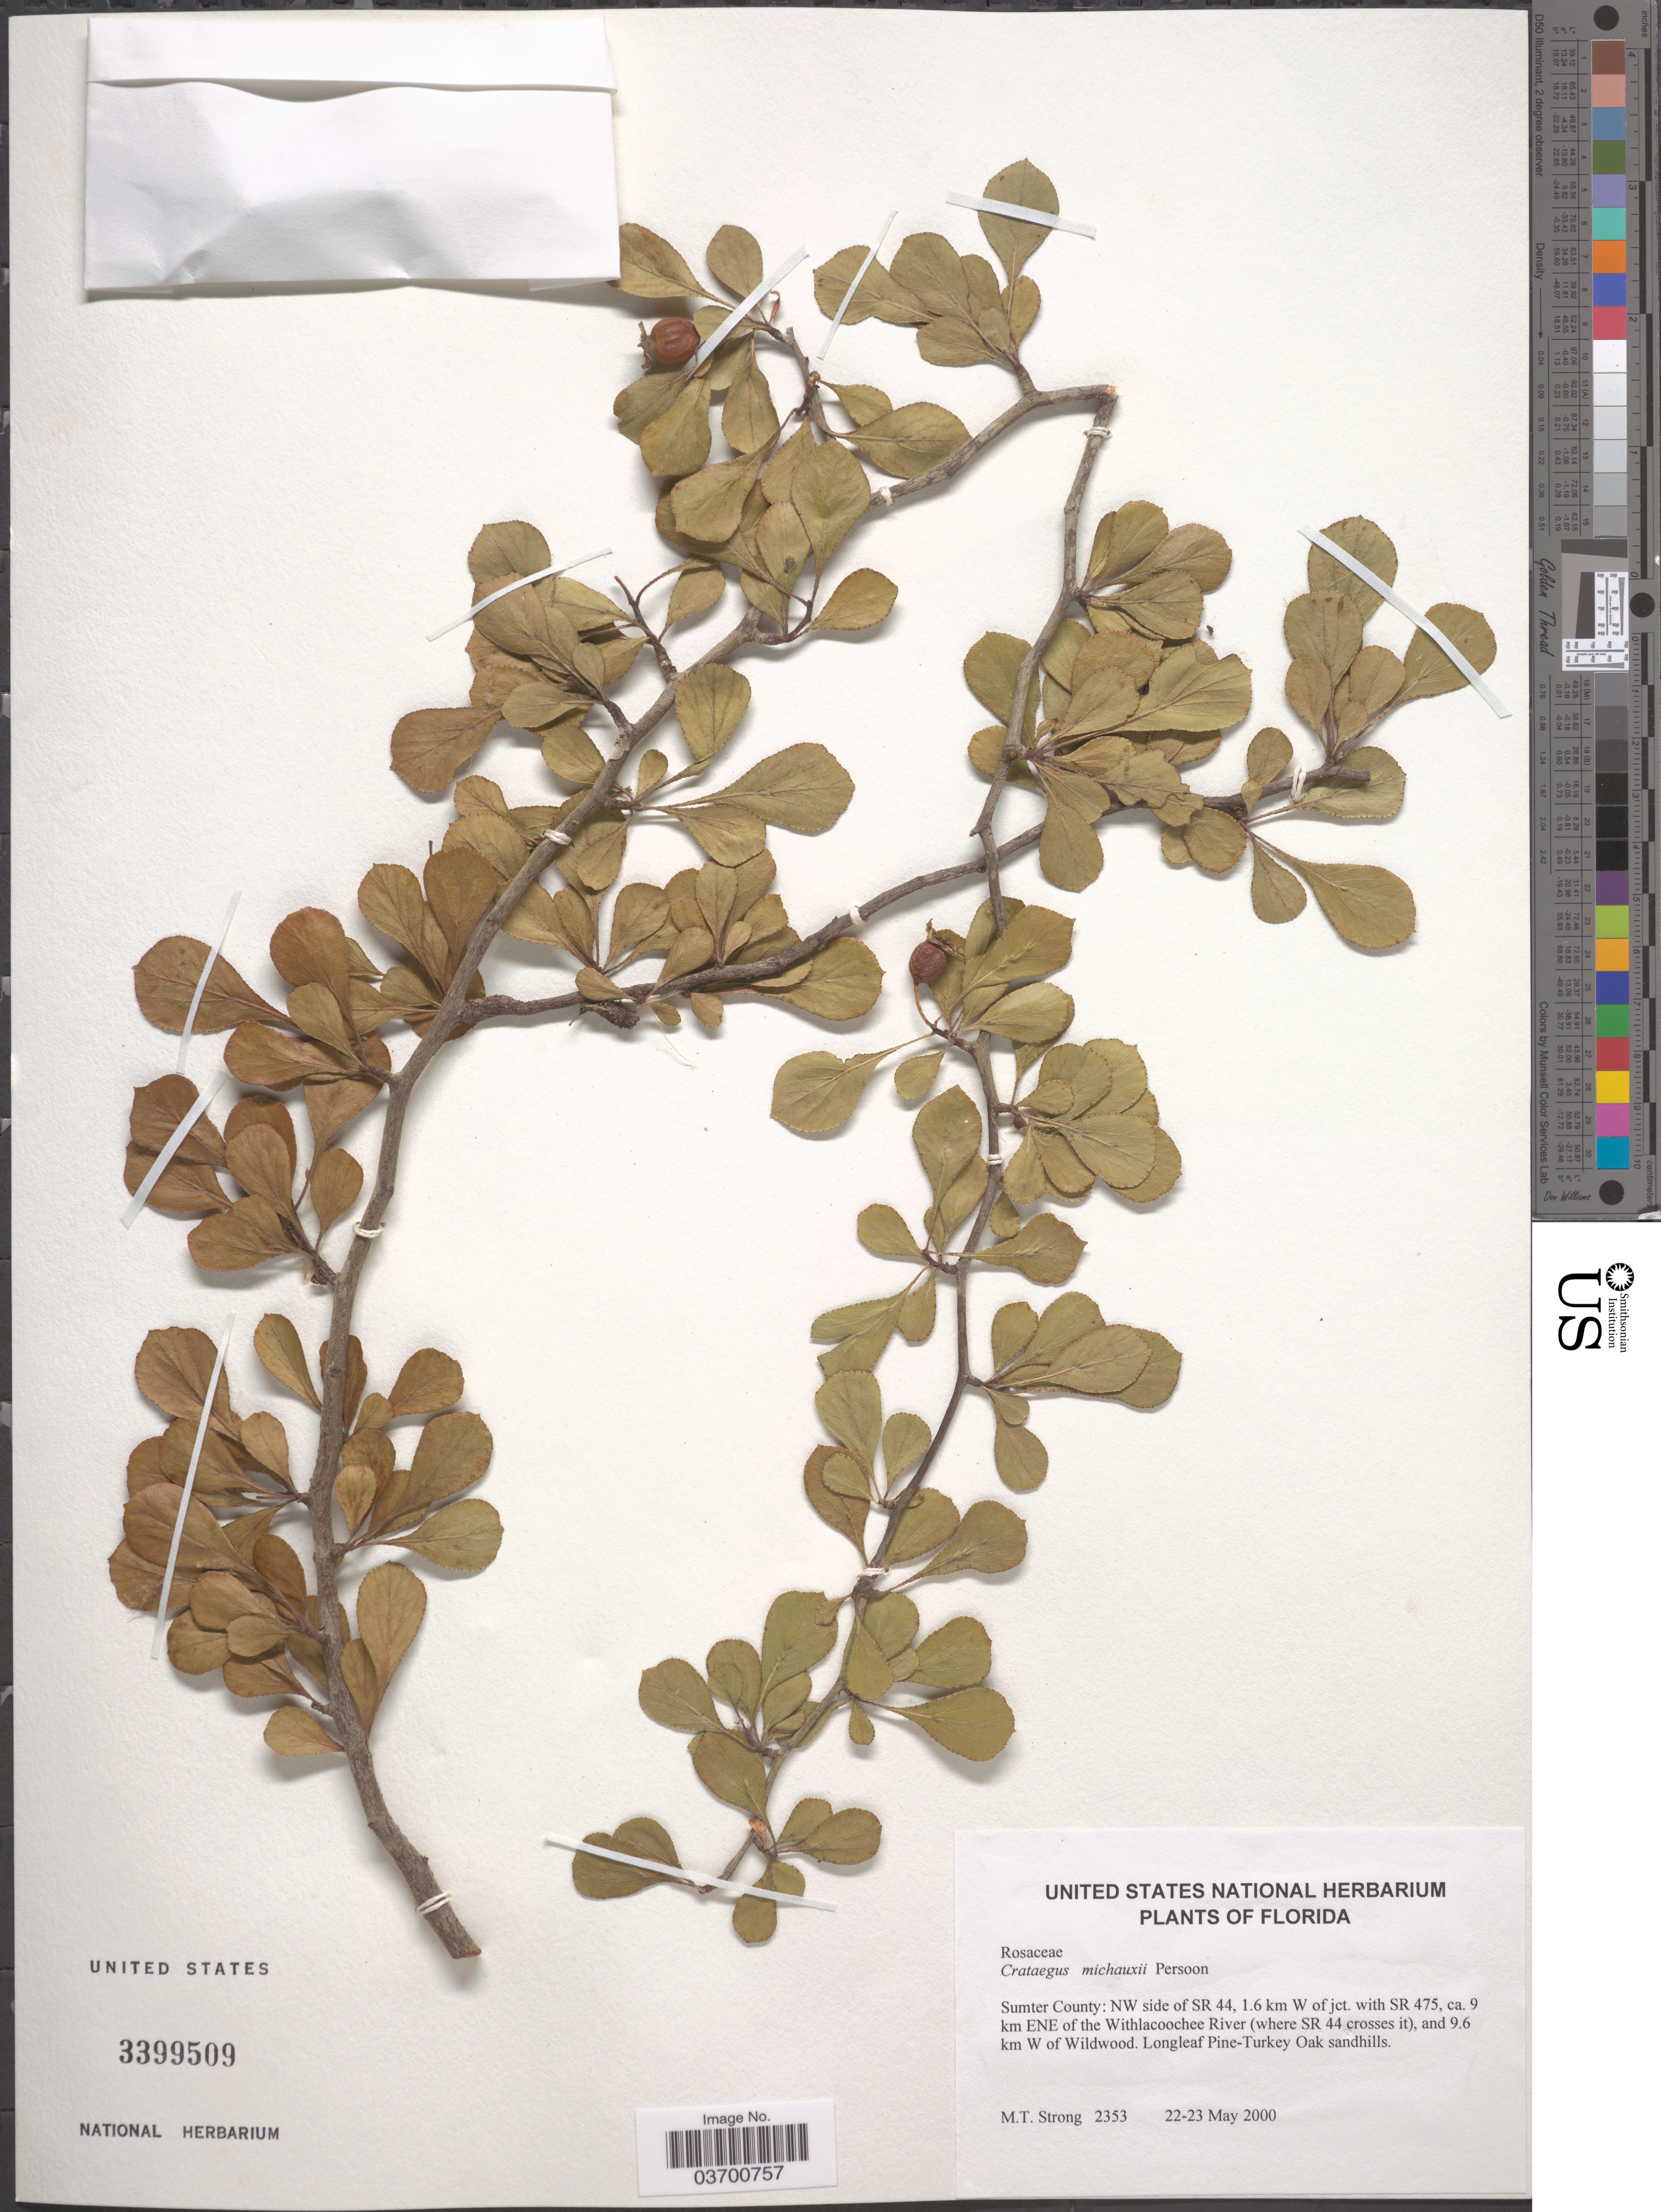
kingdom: Plantae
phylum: Tracheophyta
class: Magnoliopsida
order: Rosales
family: Rosaceae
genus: Crataegus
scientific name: Crataegus michauxii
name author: Pers.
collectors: M. T. Strong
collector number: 2353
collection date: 2000-05-22/2000-05-23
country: United States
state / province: Florida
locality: Sumter County: NW side of SR 44, 1.6 km W of jct. with SR 475, ca. 9 km ENE of the Withlacoochee River (where SR 44 crosses it), and 9.6 km W of Wildwood.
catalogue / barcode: US 3399509